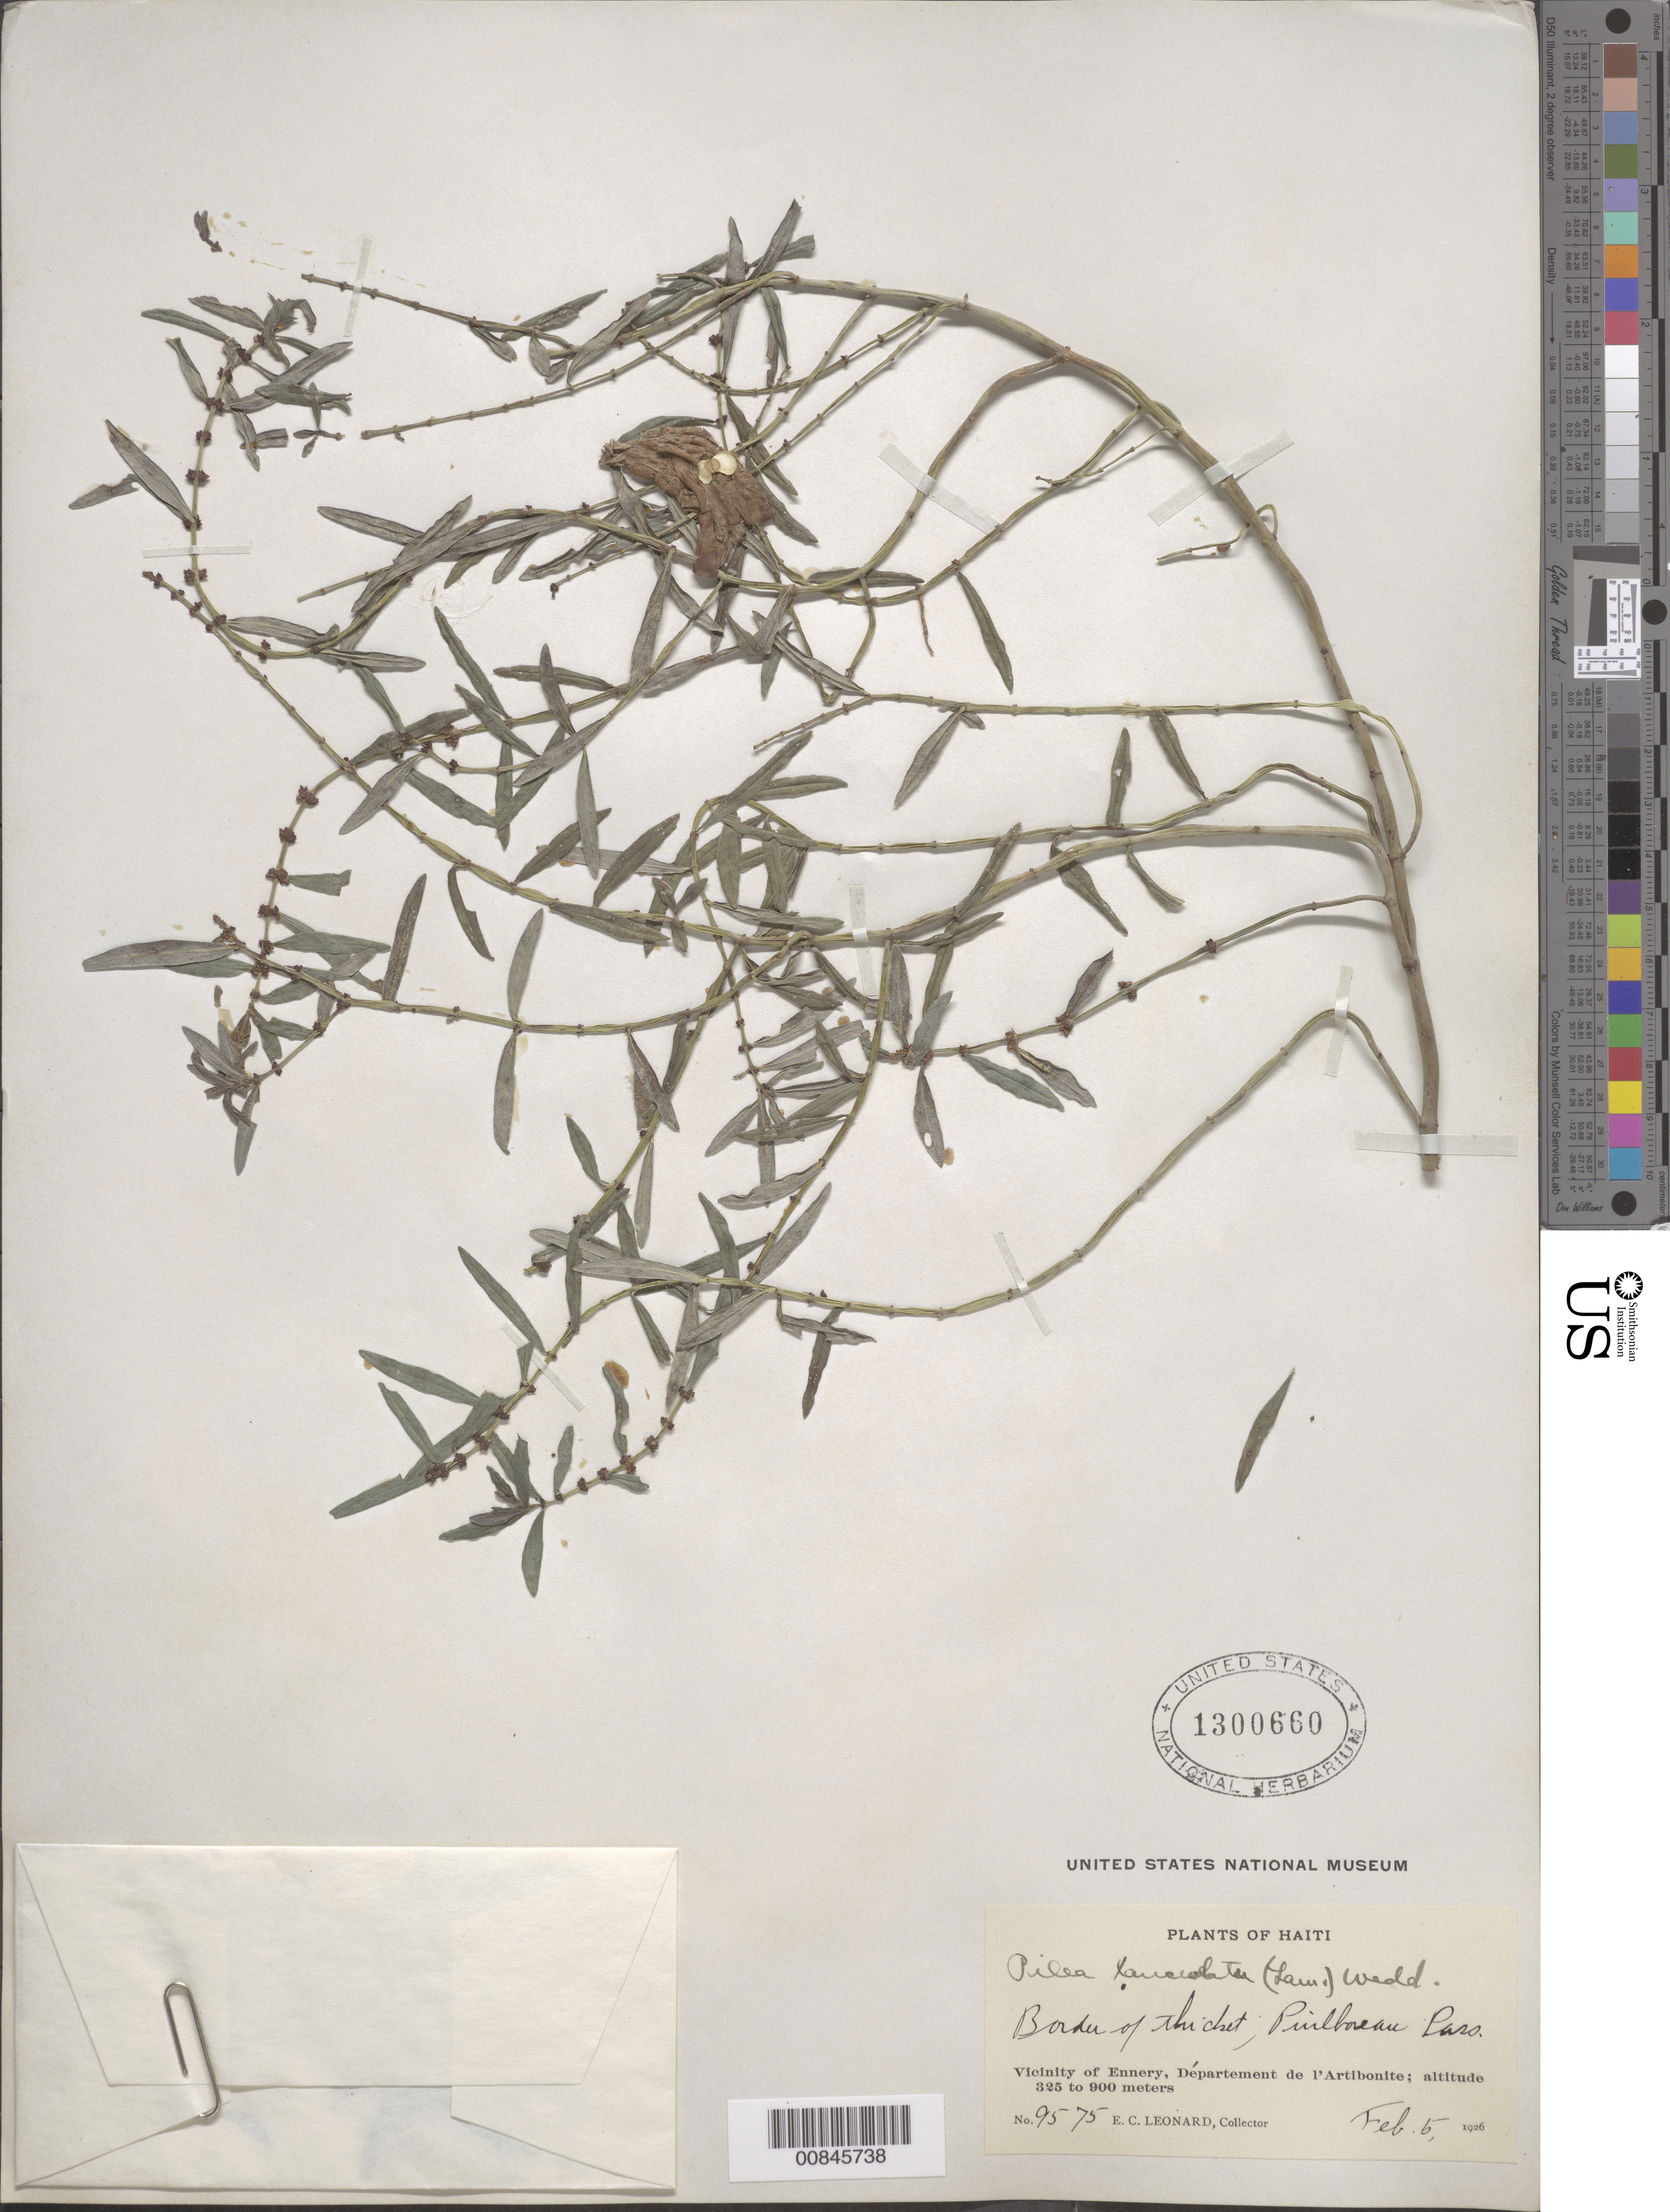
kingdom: Plantae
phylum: Tracheophyta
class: Magnoliopsida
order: Rosales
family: Urticaceae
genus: Pilea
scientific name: Pilea lanceolata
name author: (Savigny) Wedd.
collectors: E. C. Leonard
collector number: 9575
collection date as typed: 05 Feb 1926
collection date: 1926-02-05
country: Haiti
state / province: Artibonite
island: Hispaniola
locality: Vicinity of Ennery, Puilboreau Pass.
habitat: Border of thicket.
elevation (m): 325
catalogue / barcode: US 1300660